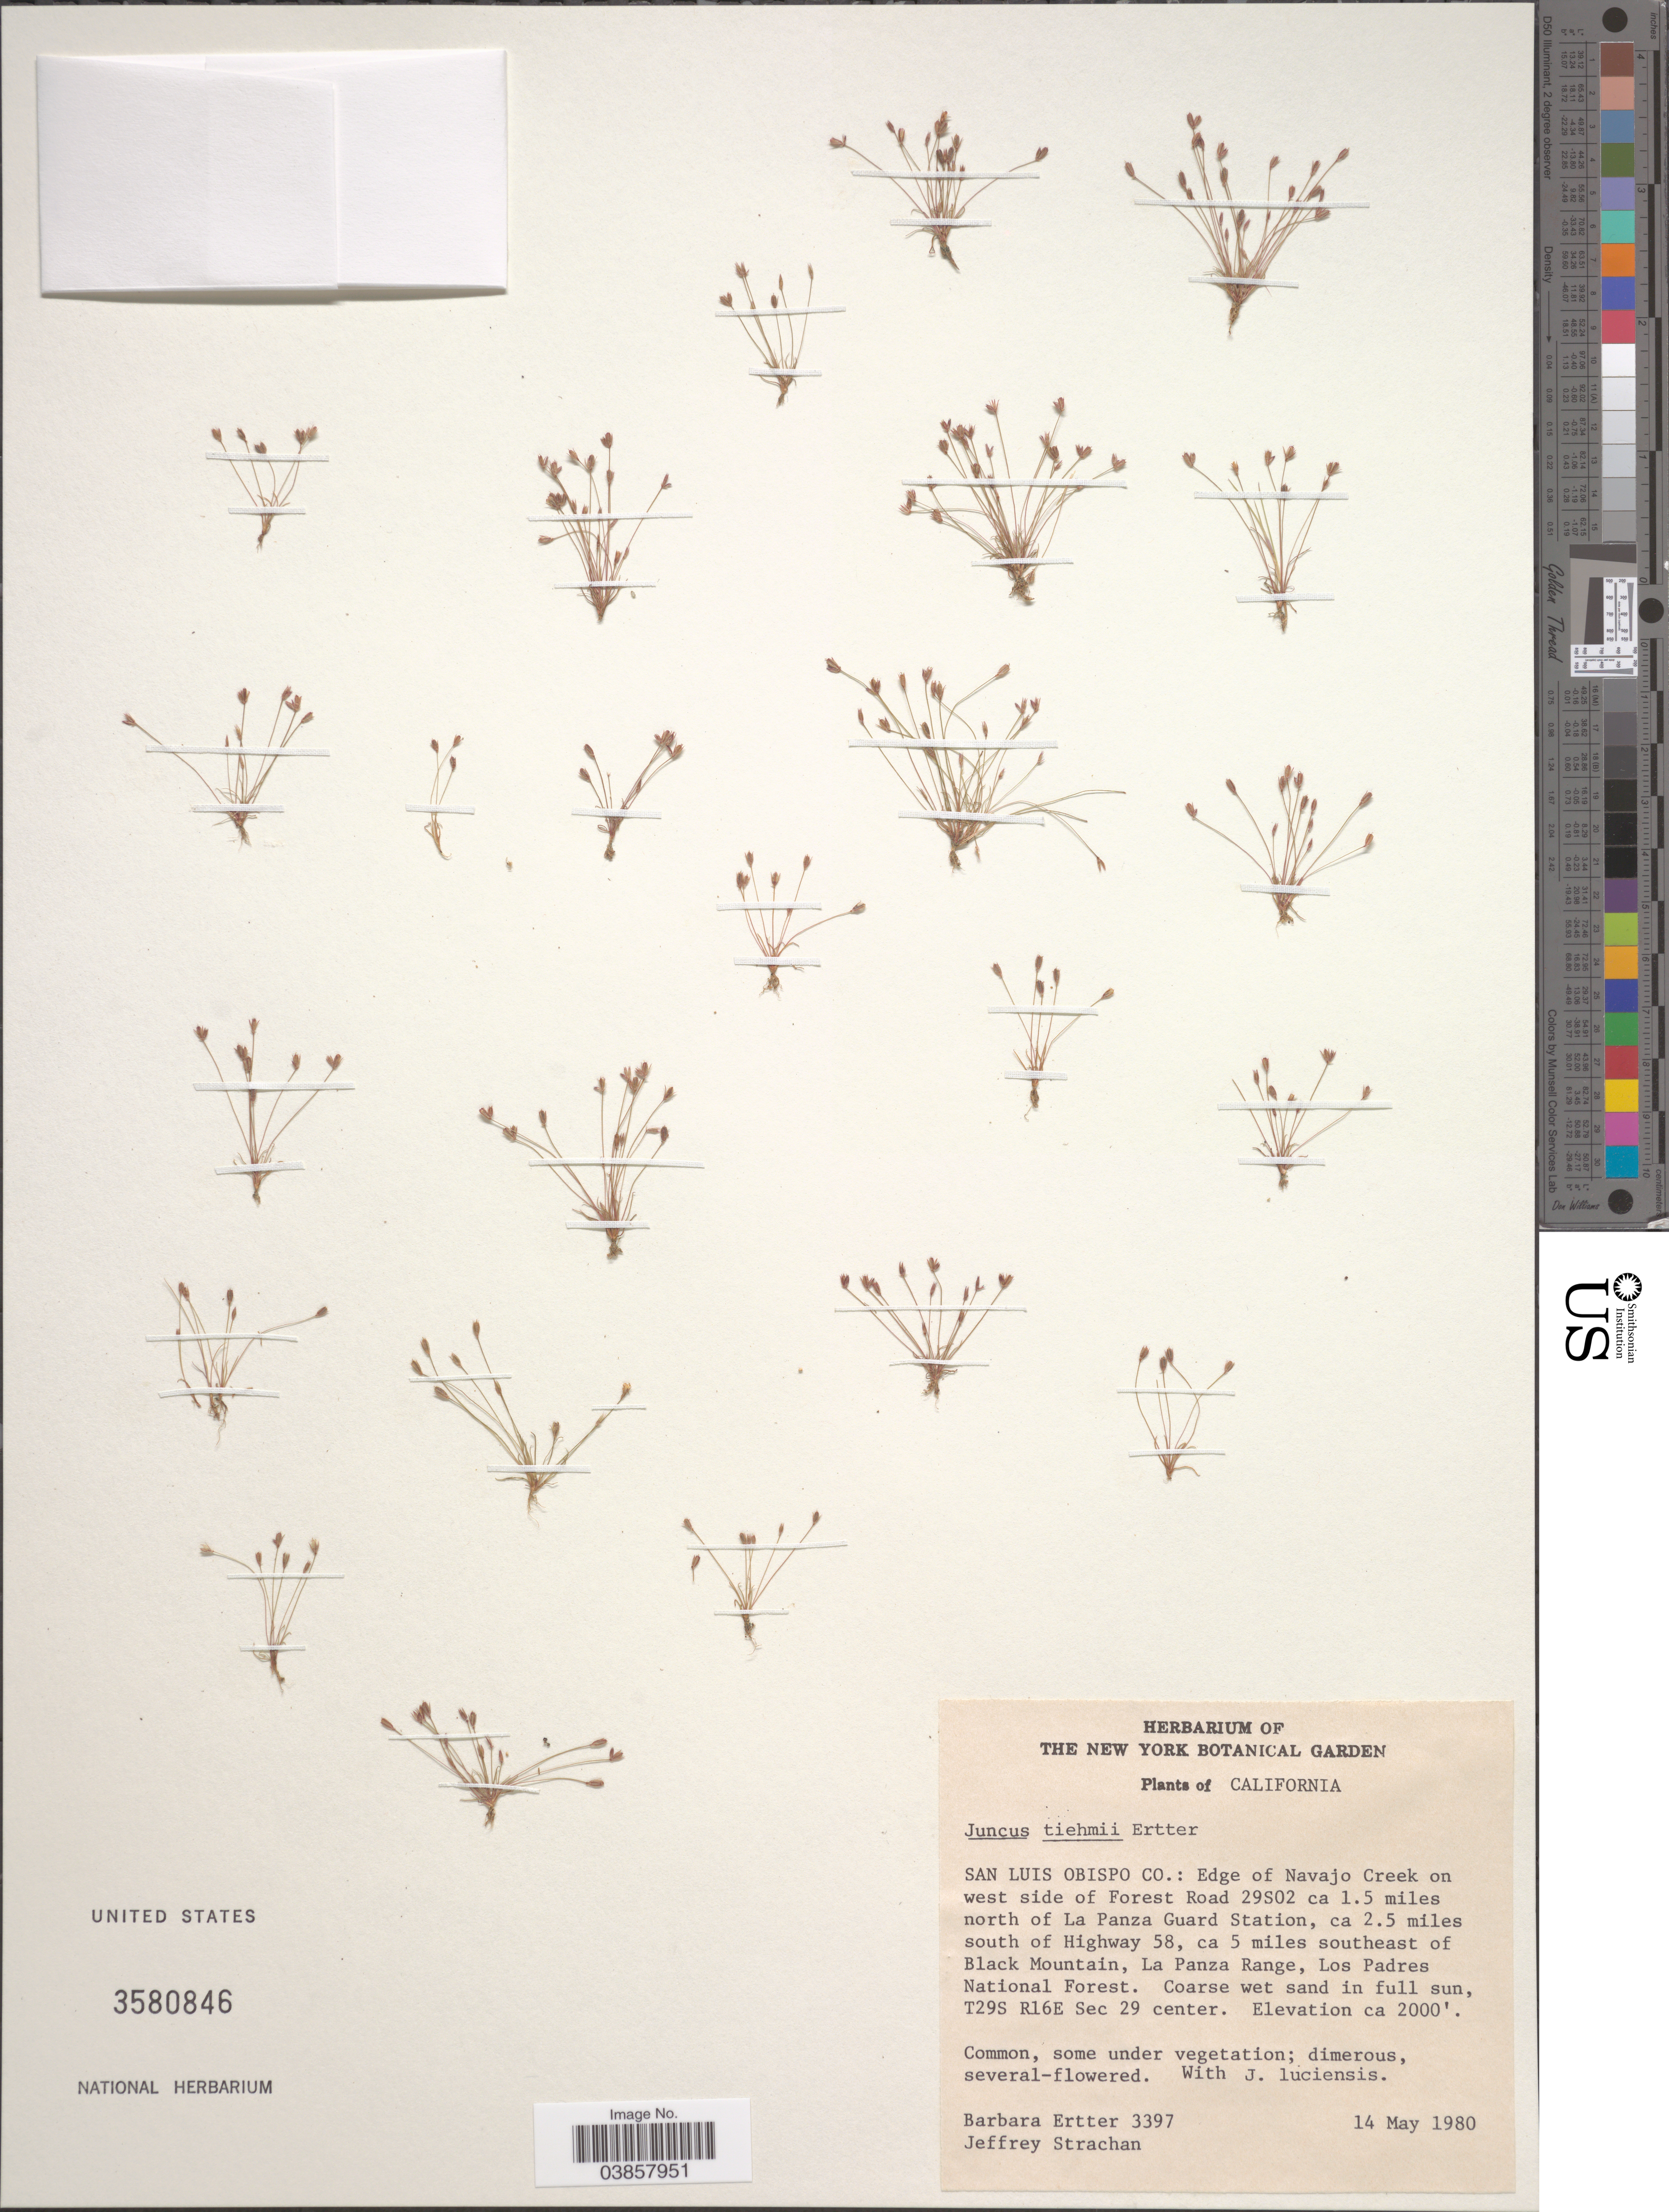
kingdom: Plantae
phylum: Tracheophyta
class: Liliopsida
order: Poales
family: Juncaceae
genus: Juncus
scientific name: Juncus tiehmii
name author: Ertter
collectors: B. Ertter & J. Strachan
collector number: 3397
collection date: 1980-05-14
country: United States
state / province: California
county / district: San Luis Obispo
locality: San Luis Obispo Co.: Edge of Navajo Creek on west side of Forest Road 29S02 ca 1.5 miles north of La Panza Guard Station, ca 2.5 miles south of Highway 58, ca 5 miles southeast of Black Mountain, La Panza Range, Los Padres National Forest. T29S R16E Sec 29 center.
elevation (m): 610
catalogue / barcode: US 3580846